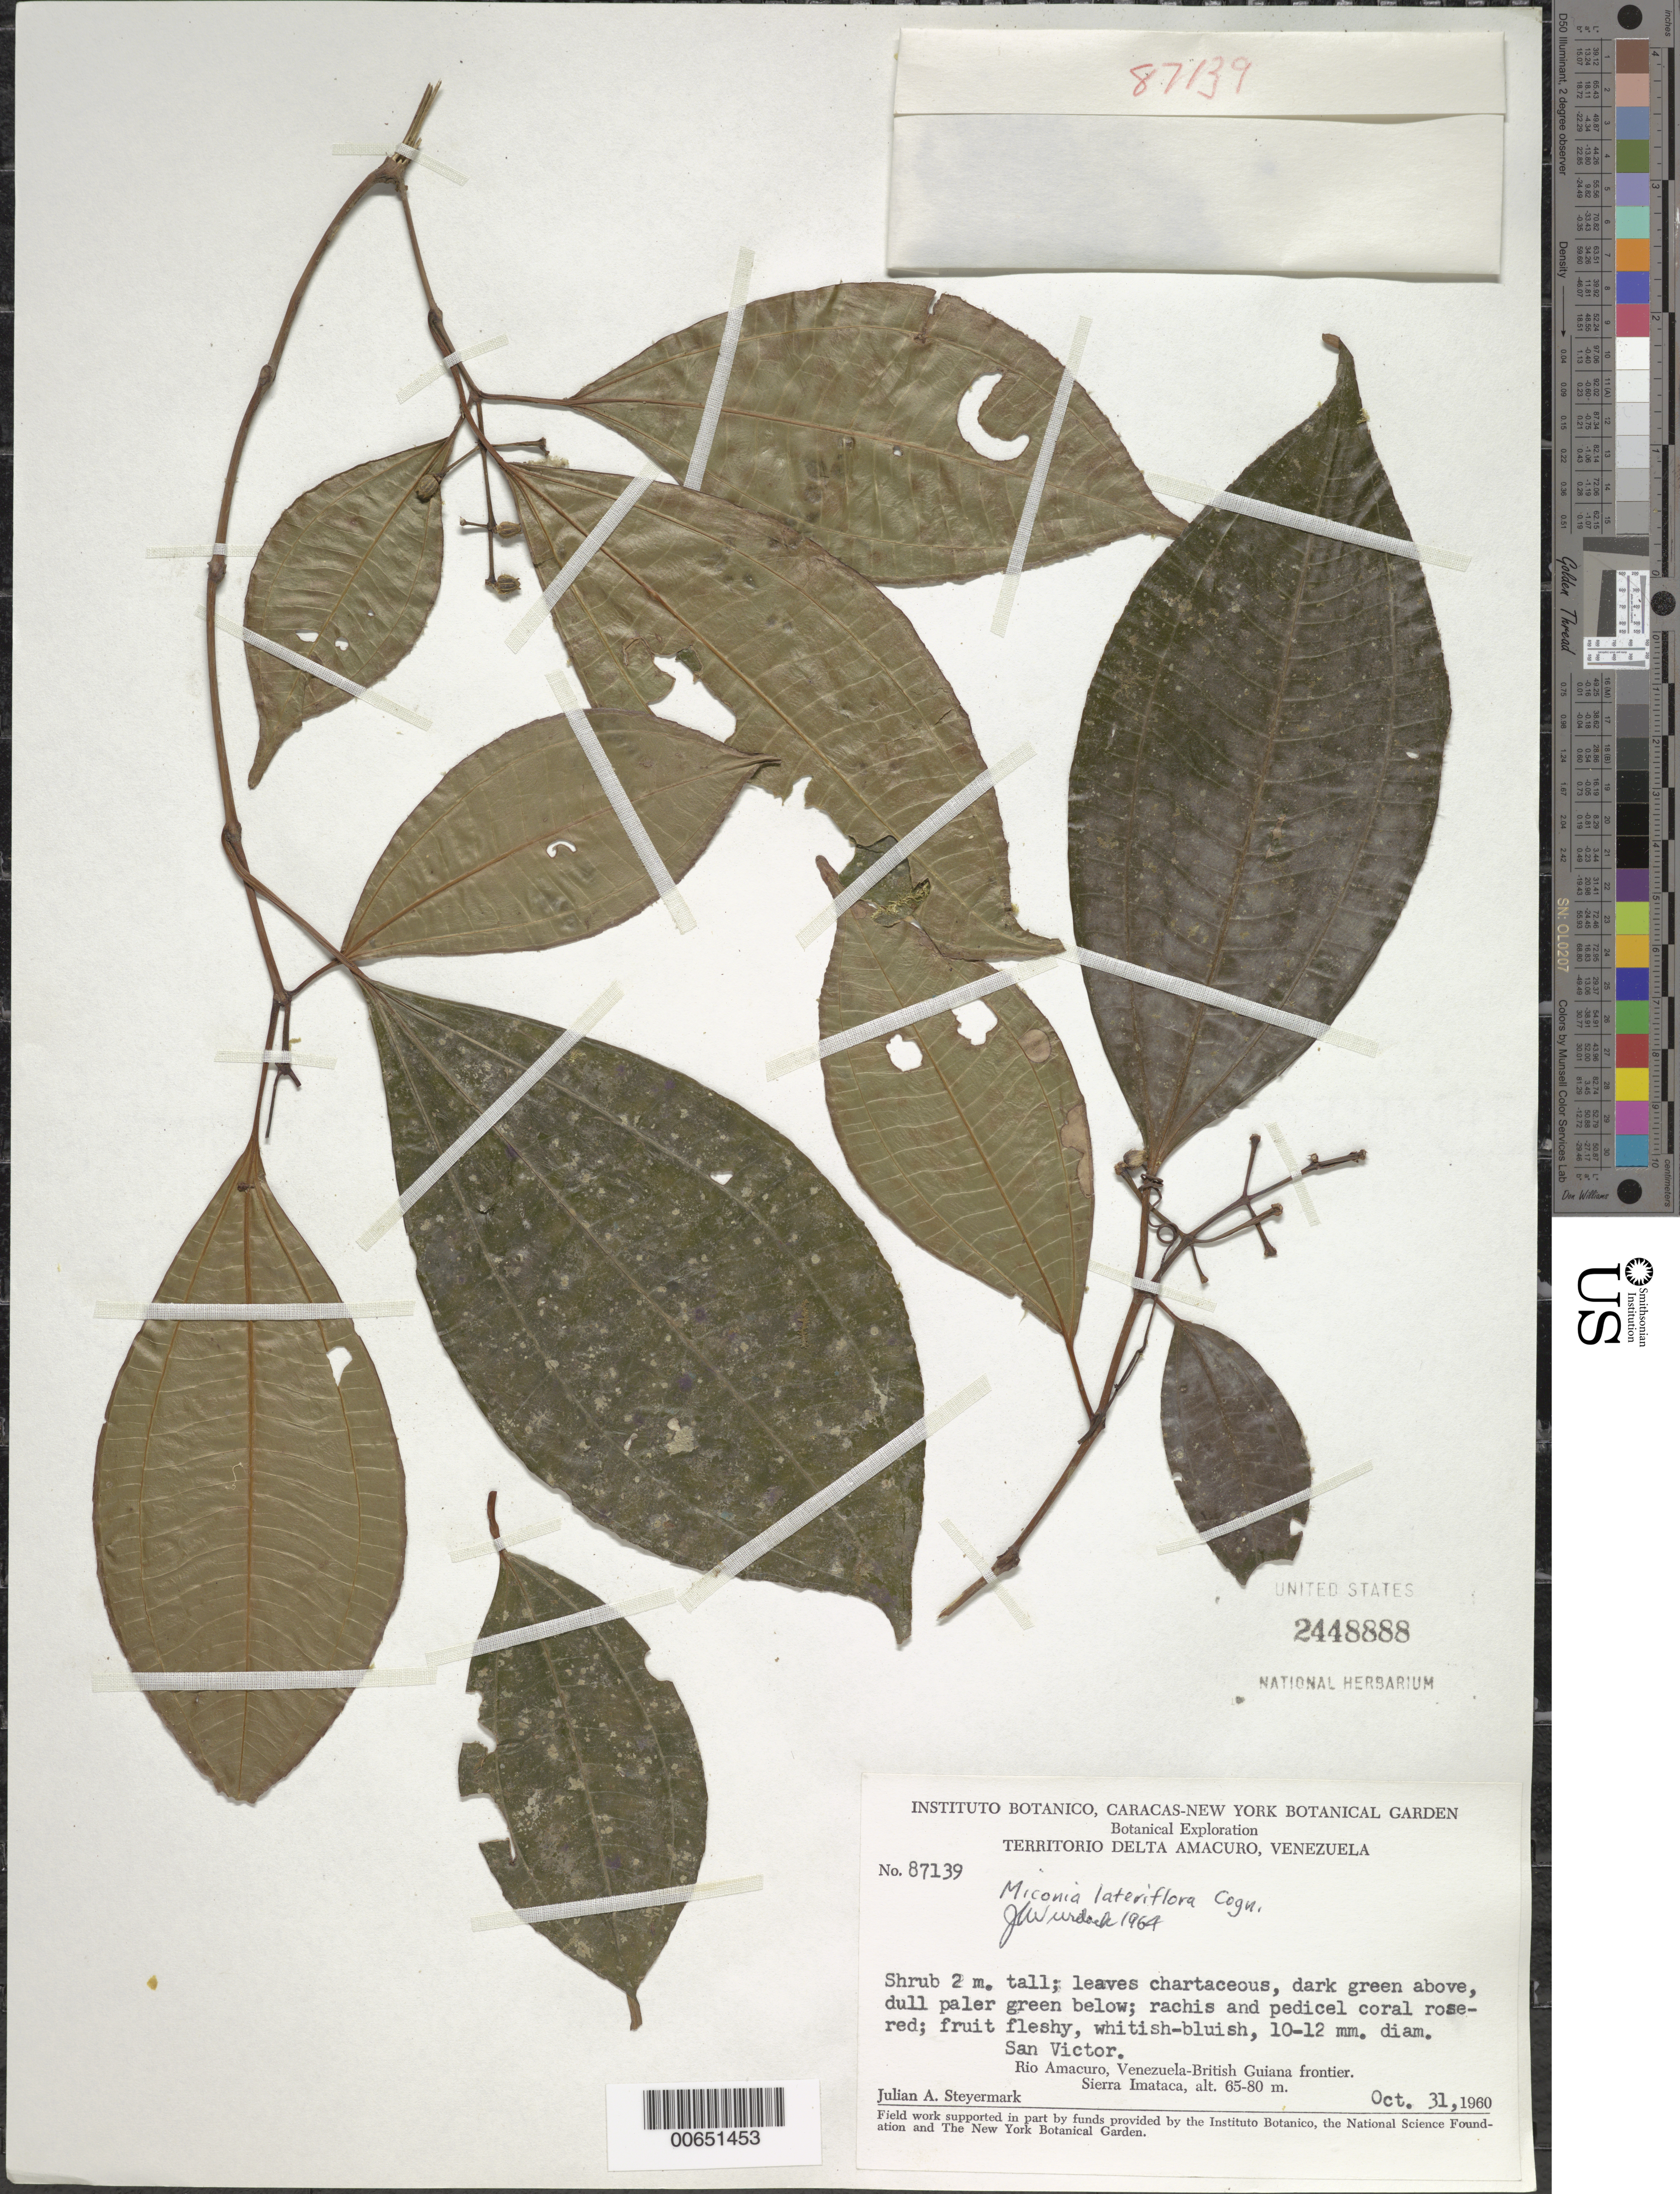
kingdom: Plantae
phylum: Tracheophyta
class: Magnoliopsida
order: Myrtales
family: Melastomataceae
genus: Miconia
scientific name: Miconia lateriflora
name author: Cogn.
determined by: Wurdack, John J., (US), US (UNITED STATES)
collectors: J. Steyermark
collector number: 87139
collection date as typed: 31-Oct-60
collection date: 1960-10-31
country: Venezuela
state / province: Delta Amacuro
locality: San Victor, Río Amacuro, Venezuela-British Guiana frontier, Sierra Imataca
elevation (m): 65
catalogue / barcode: US 2448888